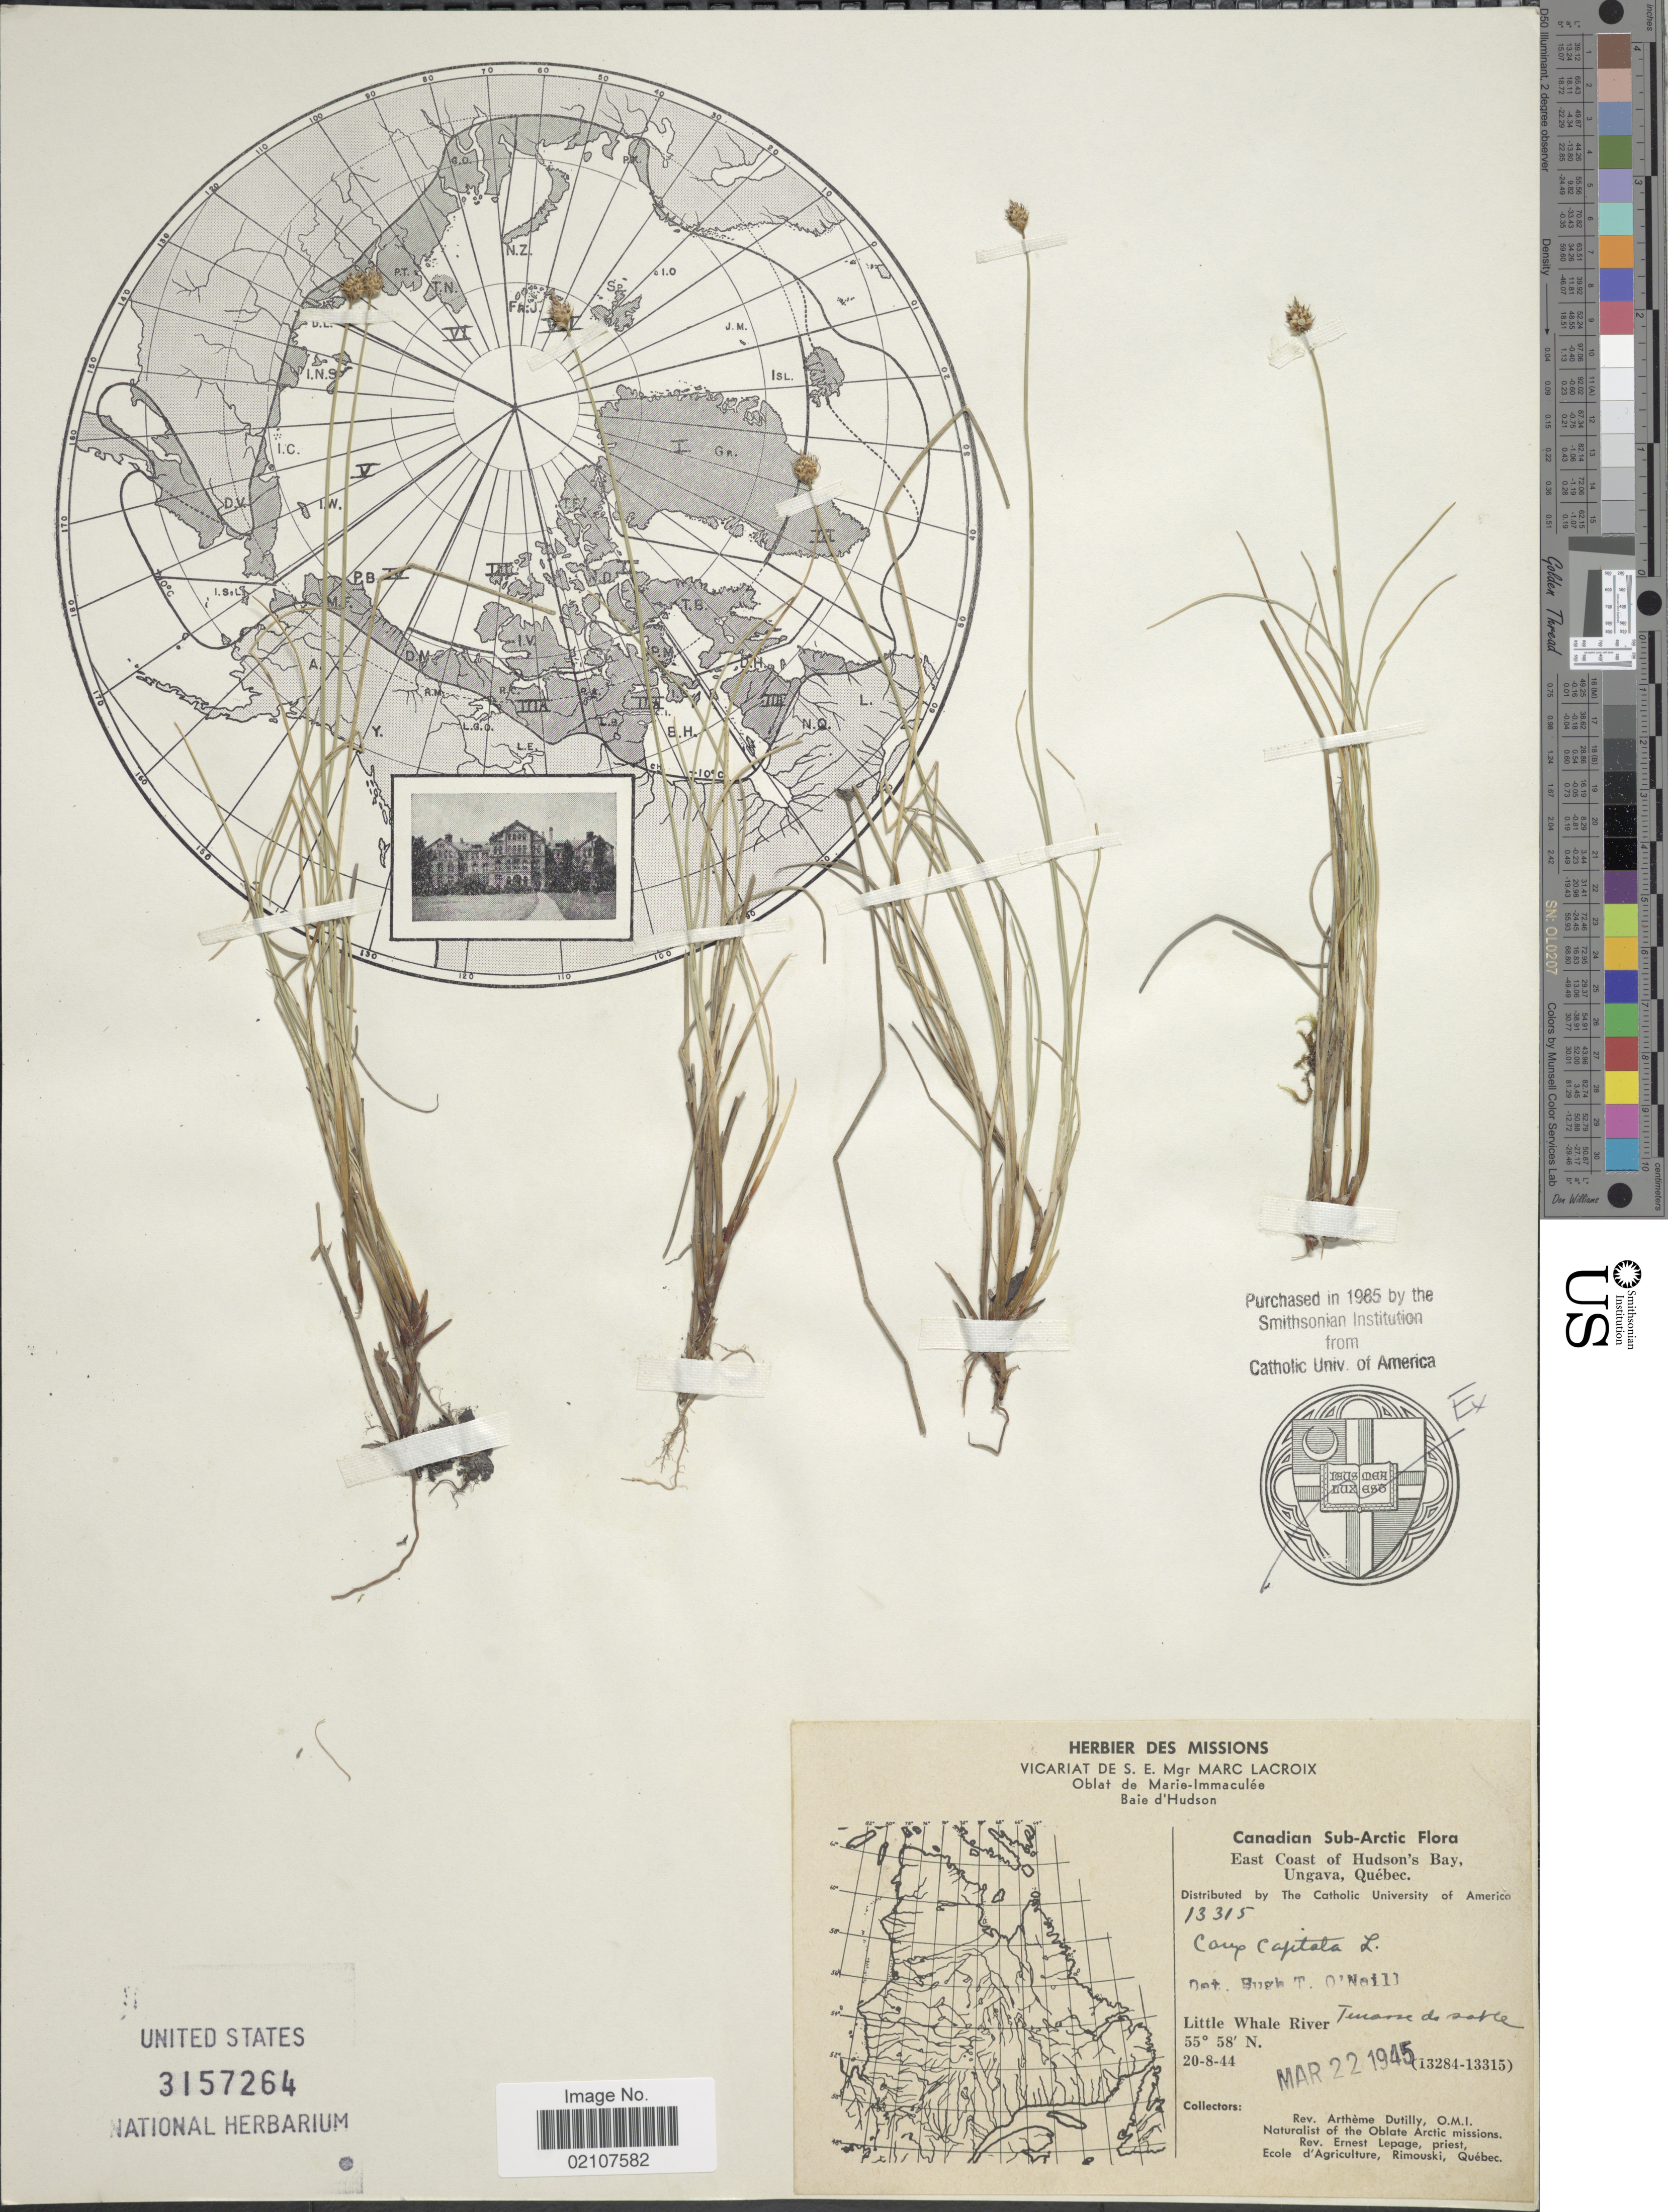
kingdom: Plantae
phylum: Tracheophyta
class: Liliopsida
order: Poales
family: Cyperaceae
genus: Carex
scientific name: Carex capitata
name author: L.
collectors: A. Dutilly & E. Lepage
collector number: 13315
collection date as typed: Transcribed d/m/y: 20/8/44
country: Canada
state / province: Quebec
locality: Canadian Sub-Arctic, East Coast of Hudson's Bay, Ungava, Quebec. Little Whale River. Terrasse de sable.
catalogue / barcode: US 3157264